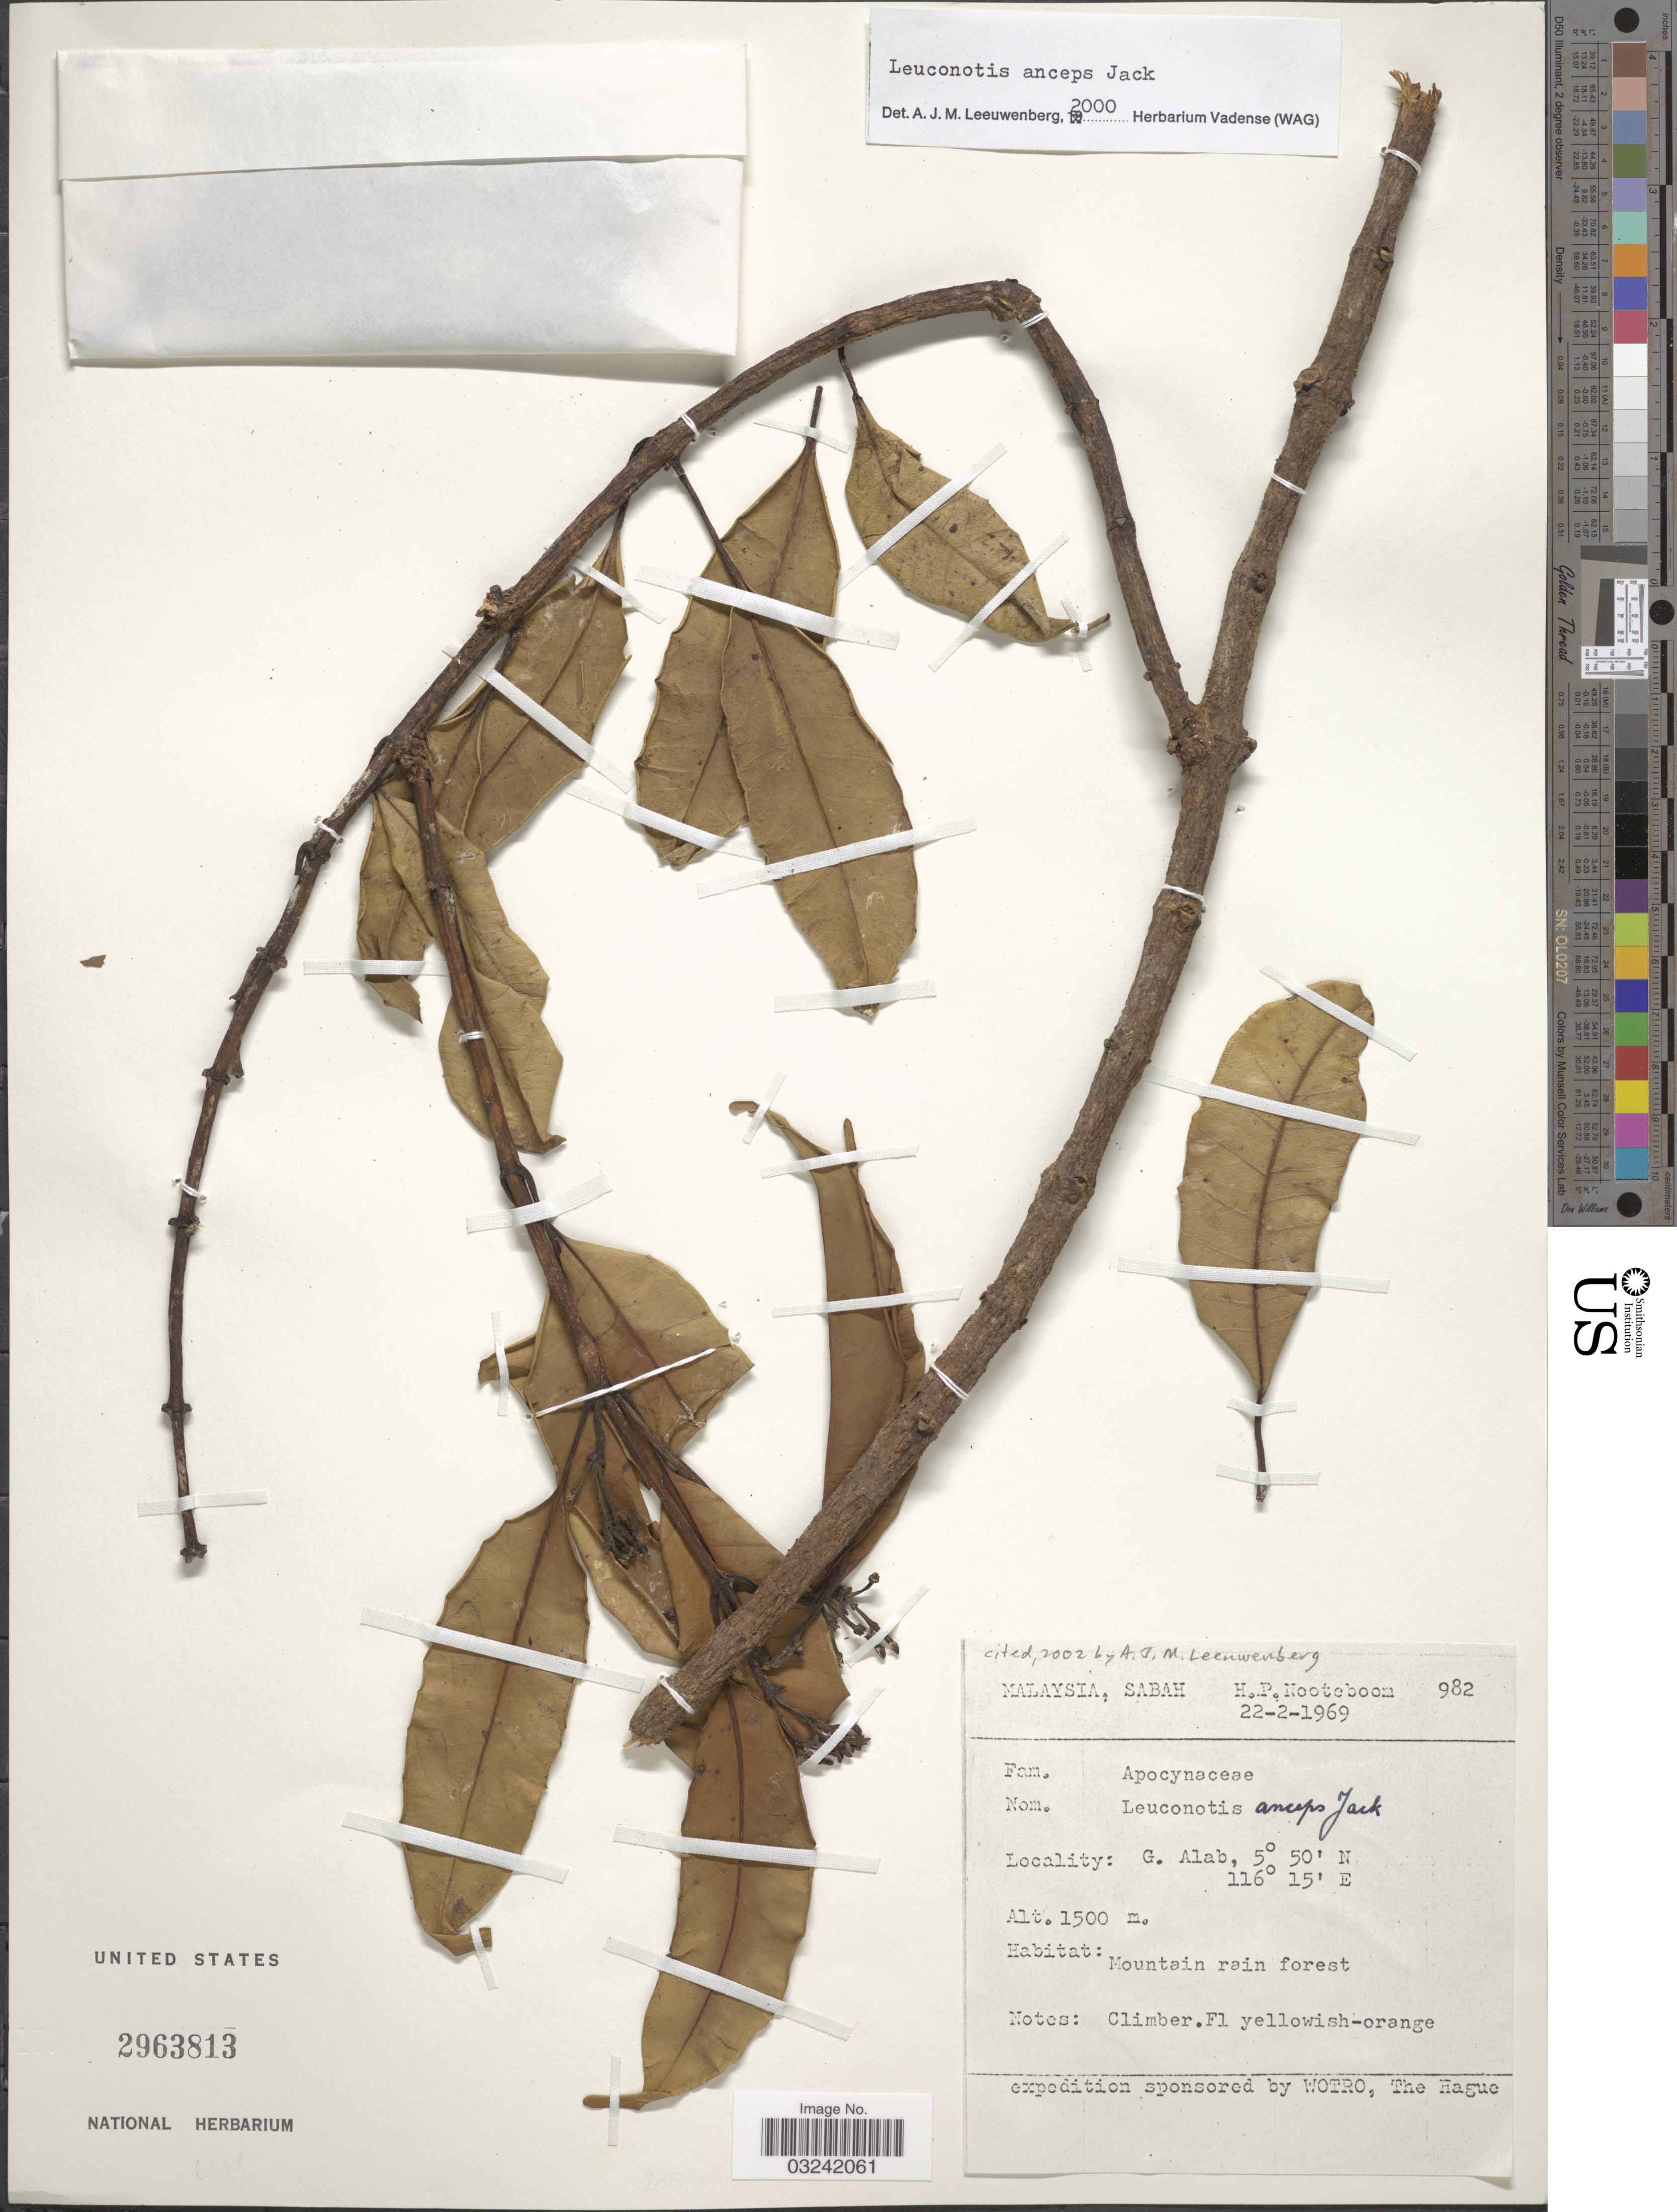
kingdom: Plantae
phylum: Tracheophyta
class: Magnoliopsida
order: Gentianales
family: Apocynaceae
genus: Leuconotis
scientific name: Leuconotis anceps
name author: Jack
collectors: H. P. Nooteboom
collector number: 982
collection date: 1969-02-22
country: Malaysia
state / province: Sabah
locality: G. Alab.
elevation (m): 1500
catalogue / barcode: US 2963813